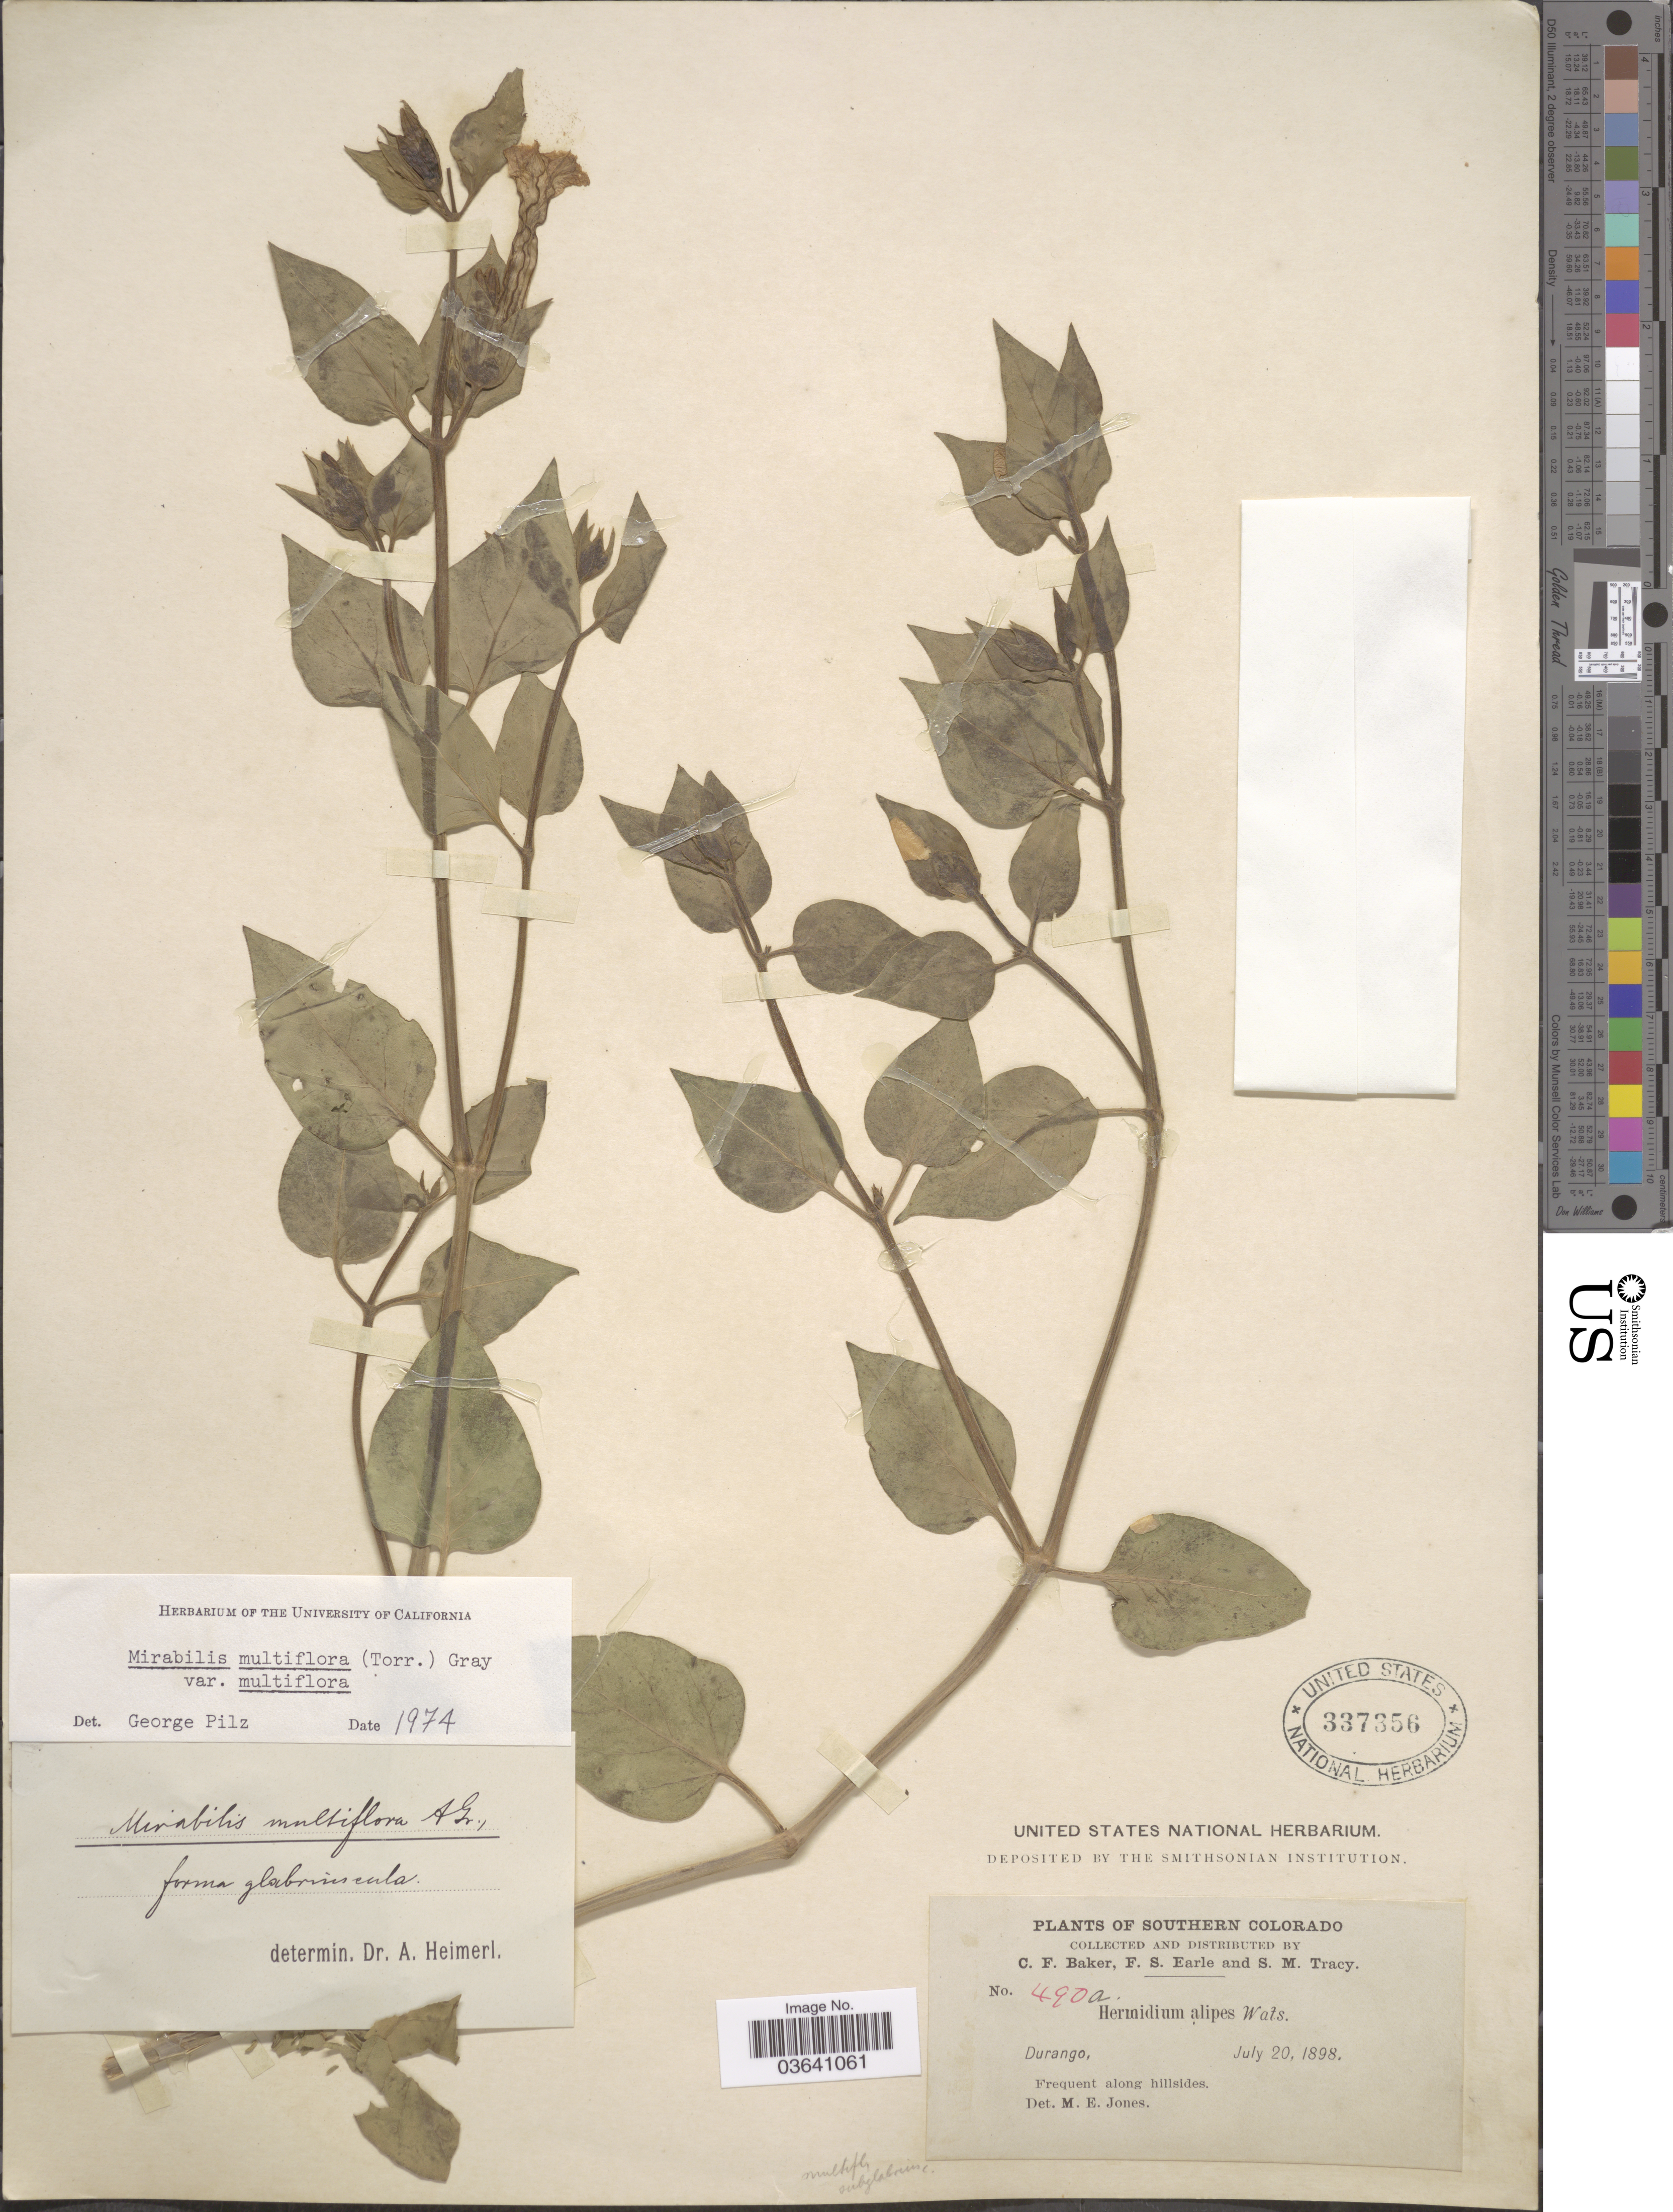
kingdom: Plantae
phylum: Tracheophyta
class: Magnoliopsida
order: Caryophyllales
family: Nyctaginaceae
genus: Mirabilis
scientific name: Mirabilis multiflora var. multiflora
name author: (Torr.) A. Gray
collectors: C. F. Baker, F. S. Earle & S. M. Tracy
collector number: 490a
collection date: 1898-07-20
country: United States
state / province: Colorado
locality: Southern Colorado. Durango.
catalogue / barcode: US 337356